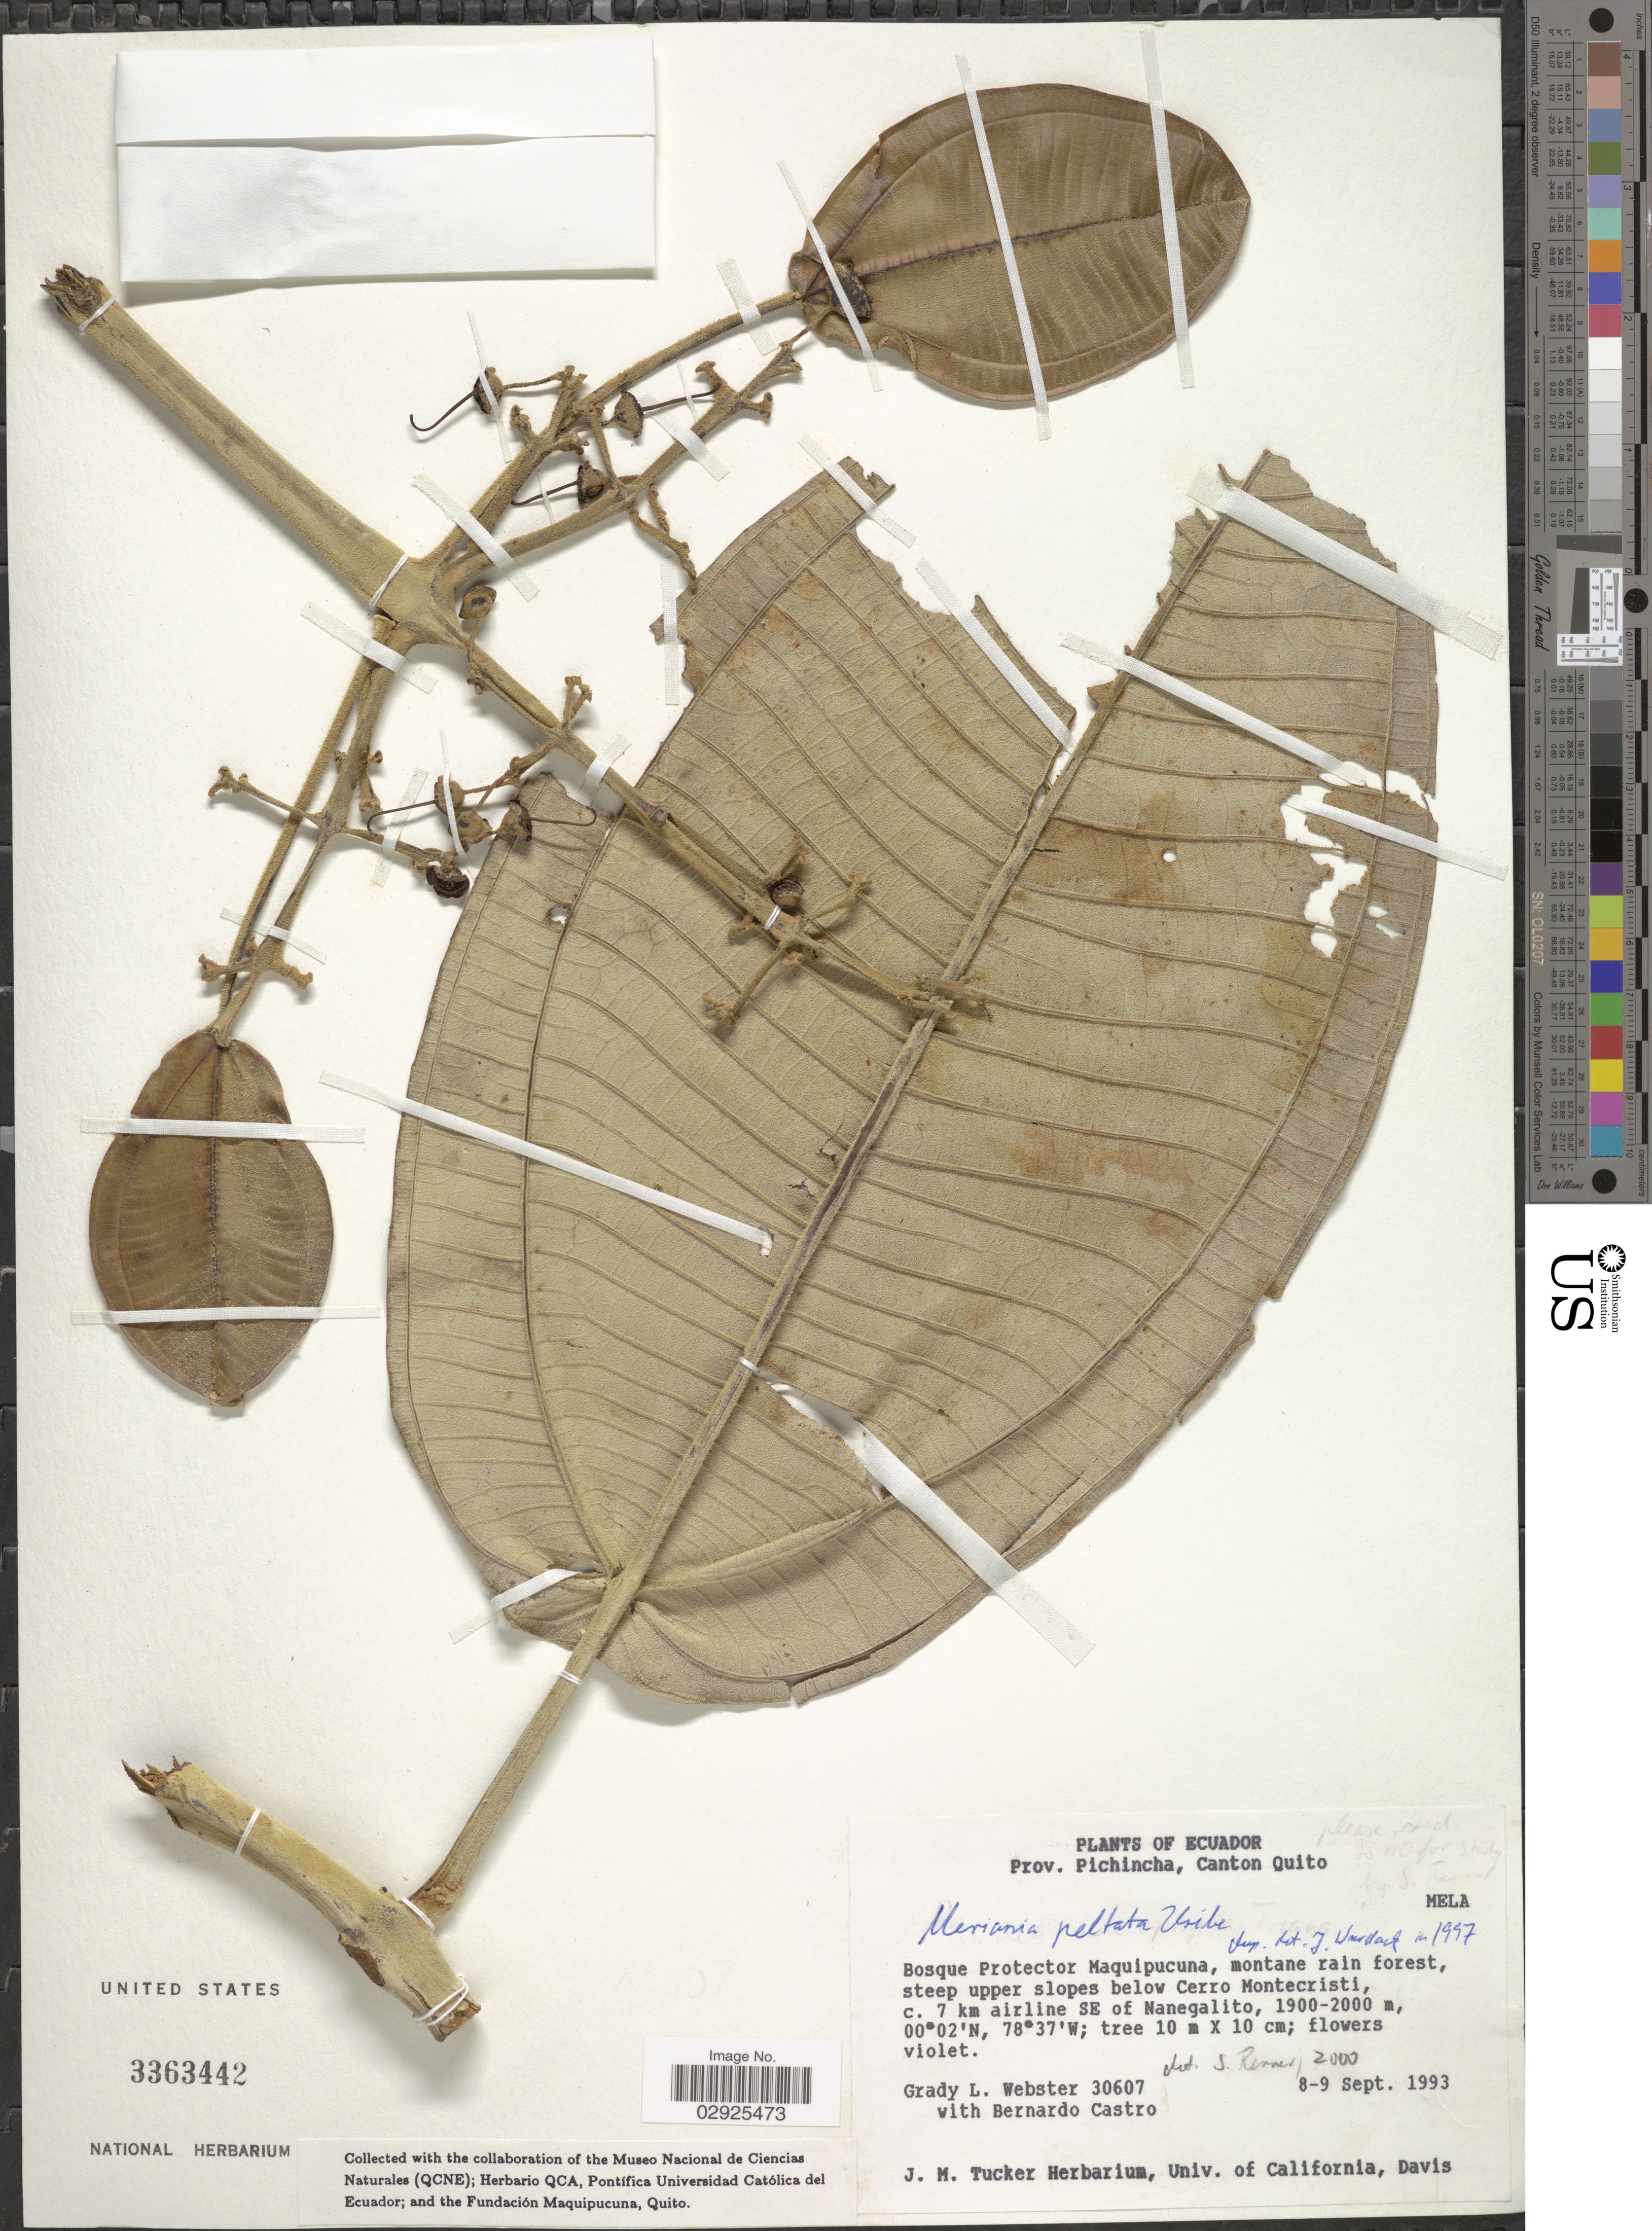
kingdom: Plantae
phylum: Tracheophyta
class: Magnoliopsida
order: Myrtales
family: Melastomataceae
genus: Meriania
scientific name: Meriania peltata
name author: L. Uribe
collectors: G. L. Webster & B. Castro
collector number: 30607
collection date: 1993-09-08/1993-09-09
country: Ecuador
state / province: Pichincha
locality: Canton Quito, Bosque Protector Maquipucuna, montane rain forest, steep upper slopes below Cerro Montecristi, c. 7 km airline SE of Nanegalito.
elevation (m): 1900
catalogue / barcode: US 3363442